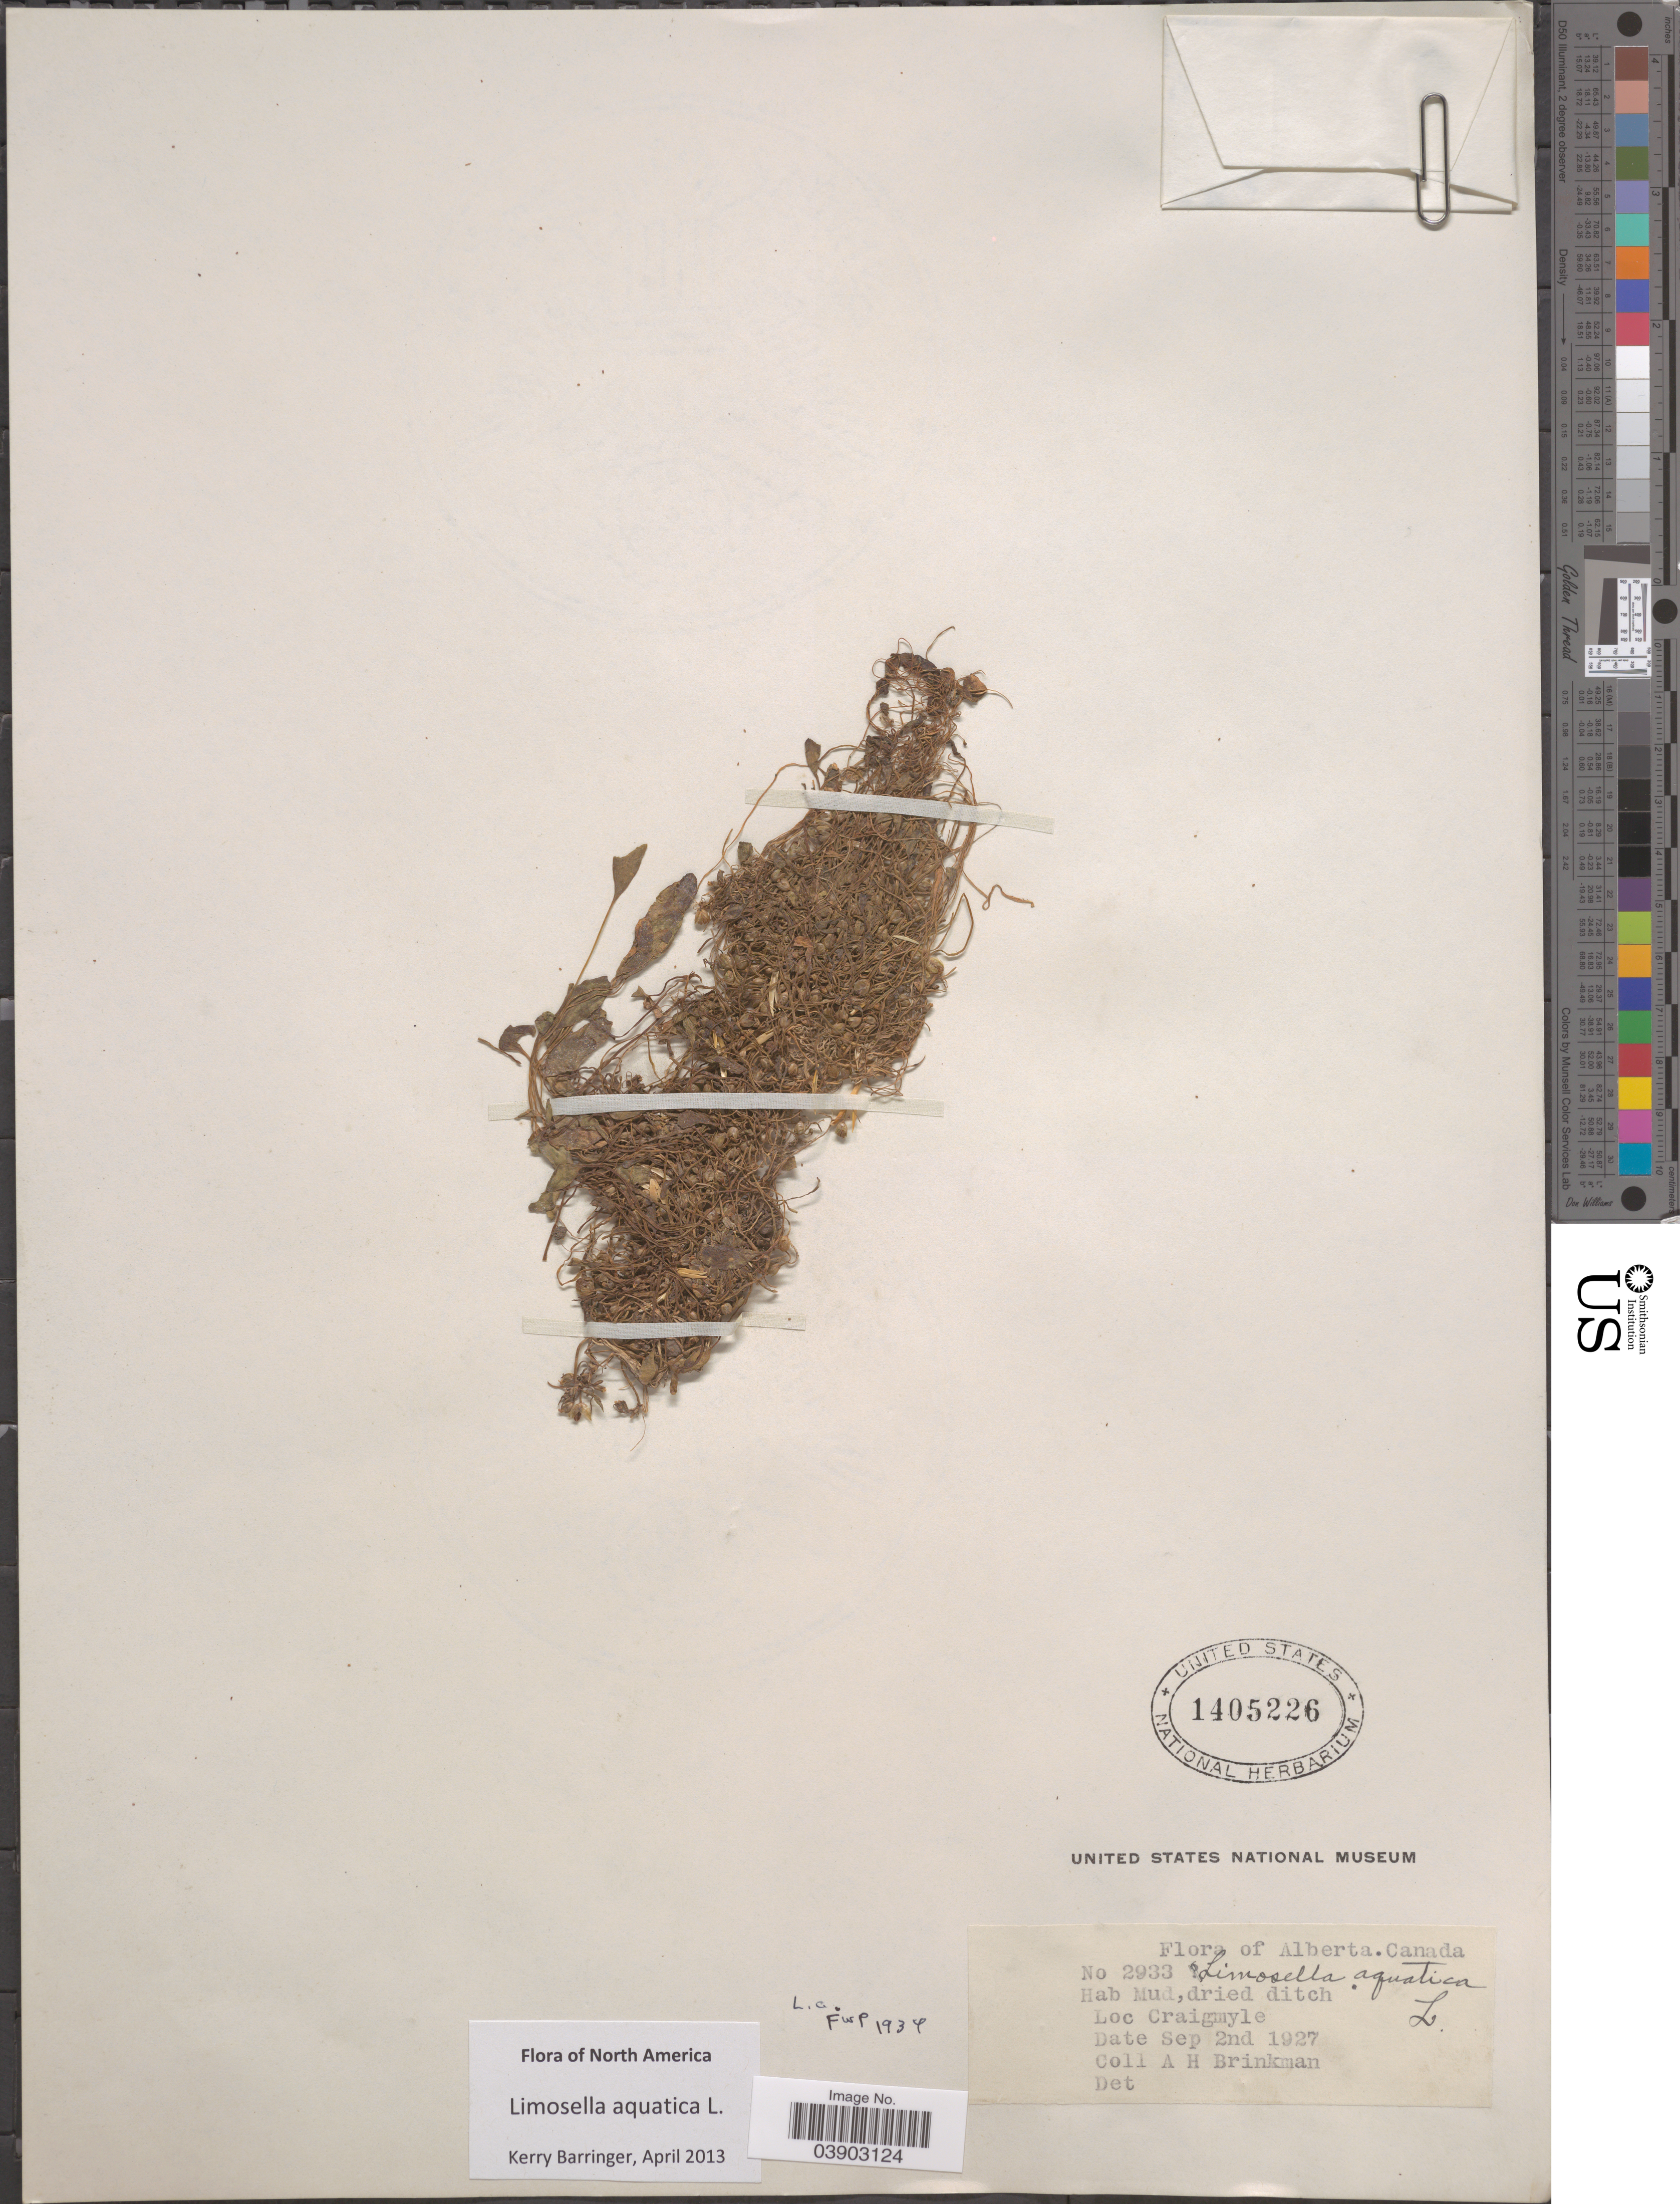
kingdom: Plantae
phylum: Tracheophyta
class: Magnoliopsida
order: Lamiales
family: Scrophulariaceae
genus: Limosella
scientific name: Limosella aquatica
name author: L.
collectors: A. Brinkman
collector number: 2933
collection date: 1927-09-02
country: Canada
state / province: Alberta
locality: Mud, dried ditch. Craigmyle.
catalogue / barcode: US 1405226